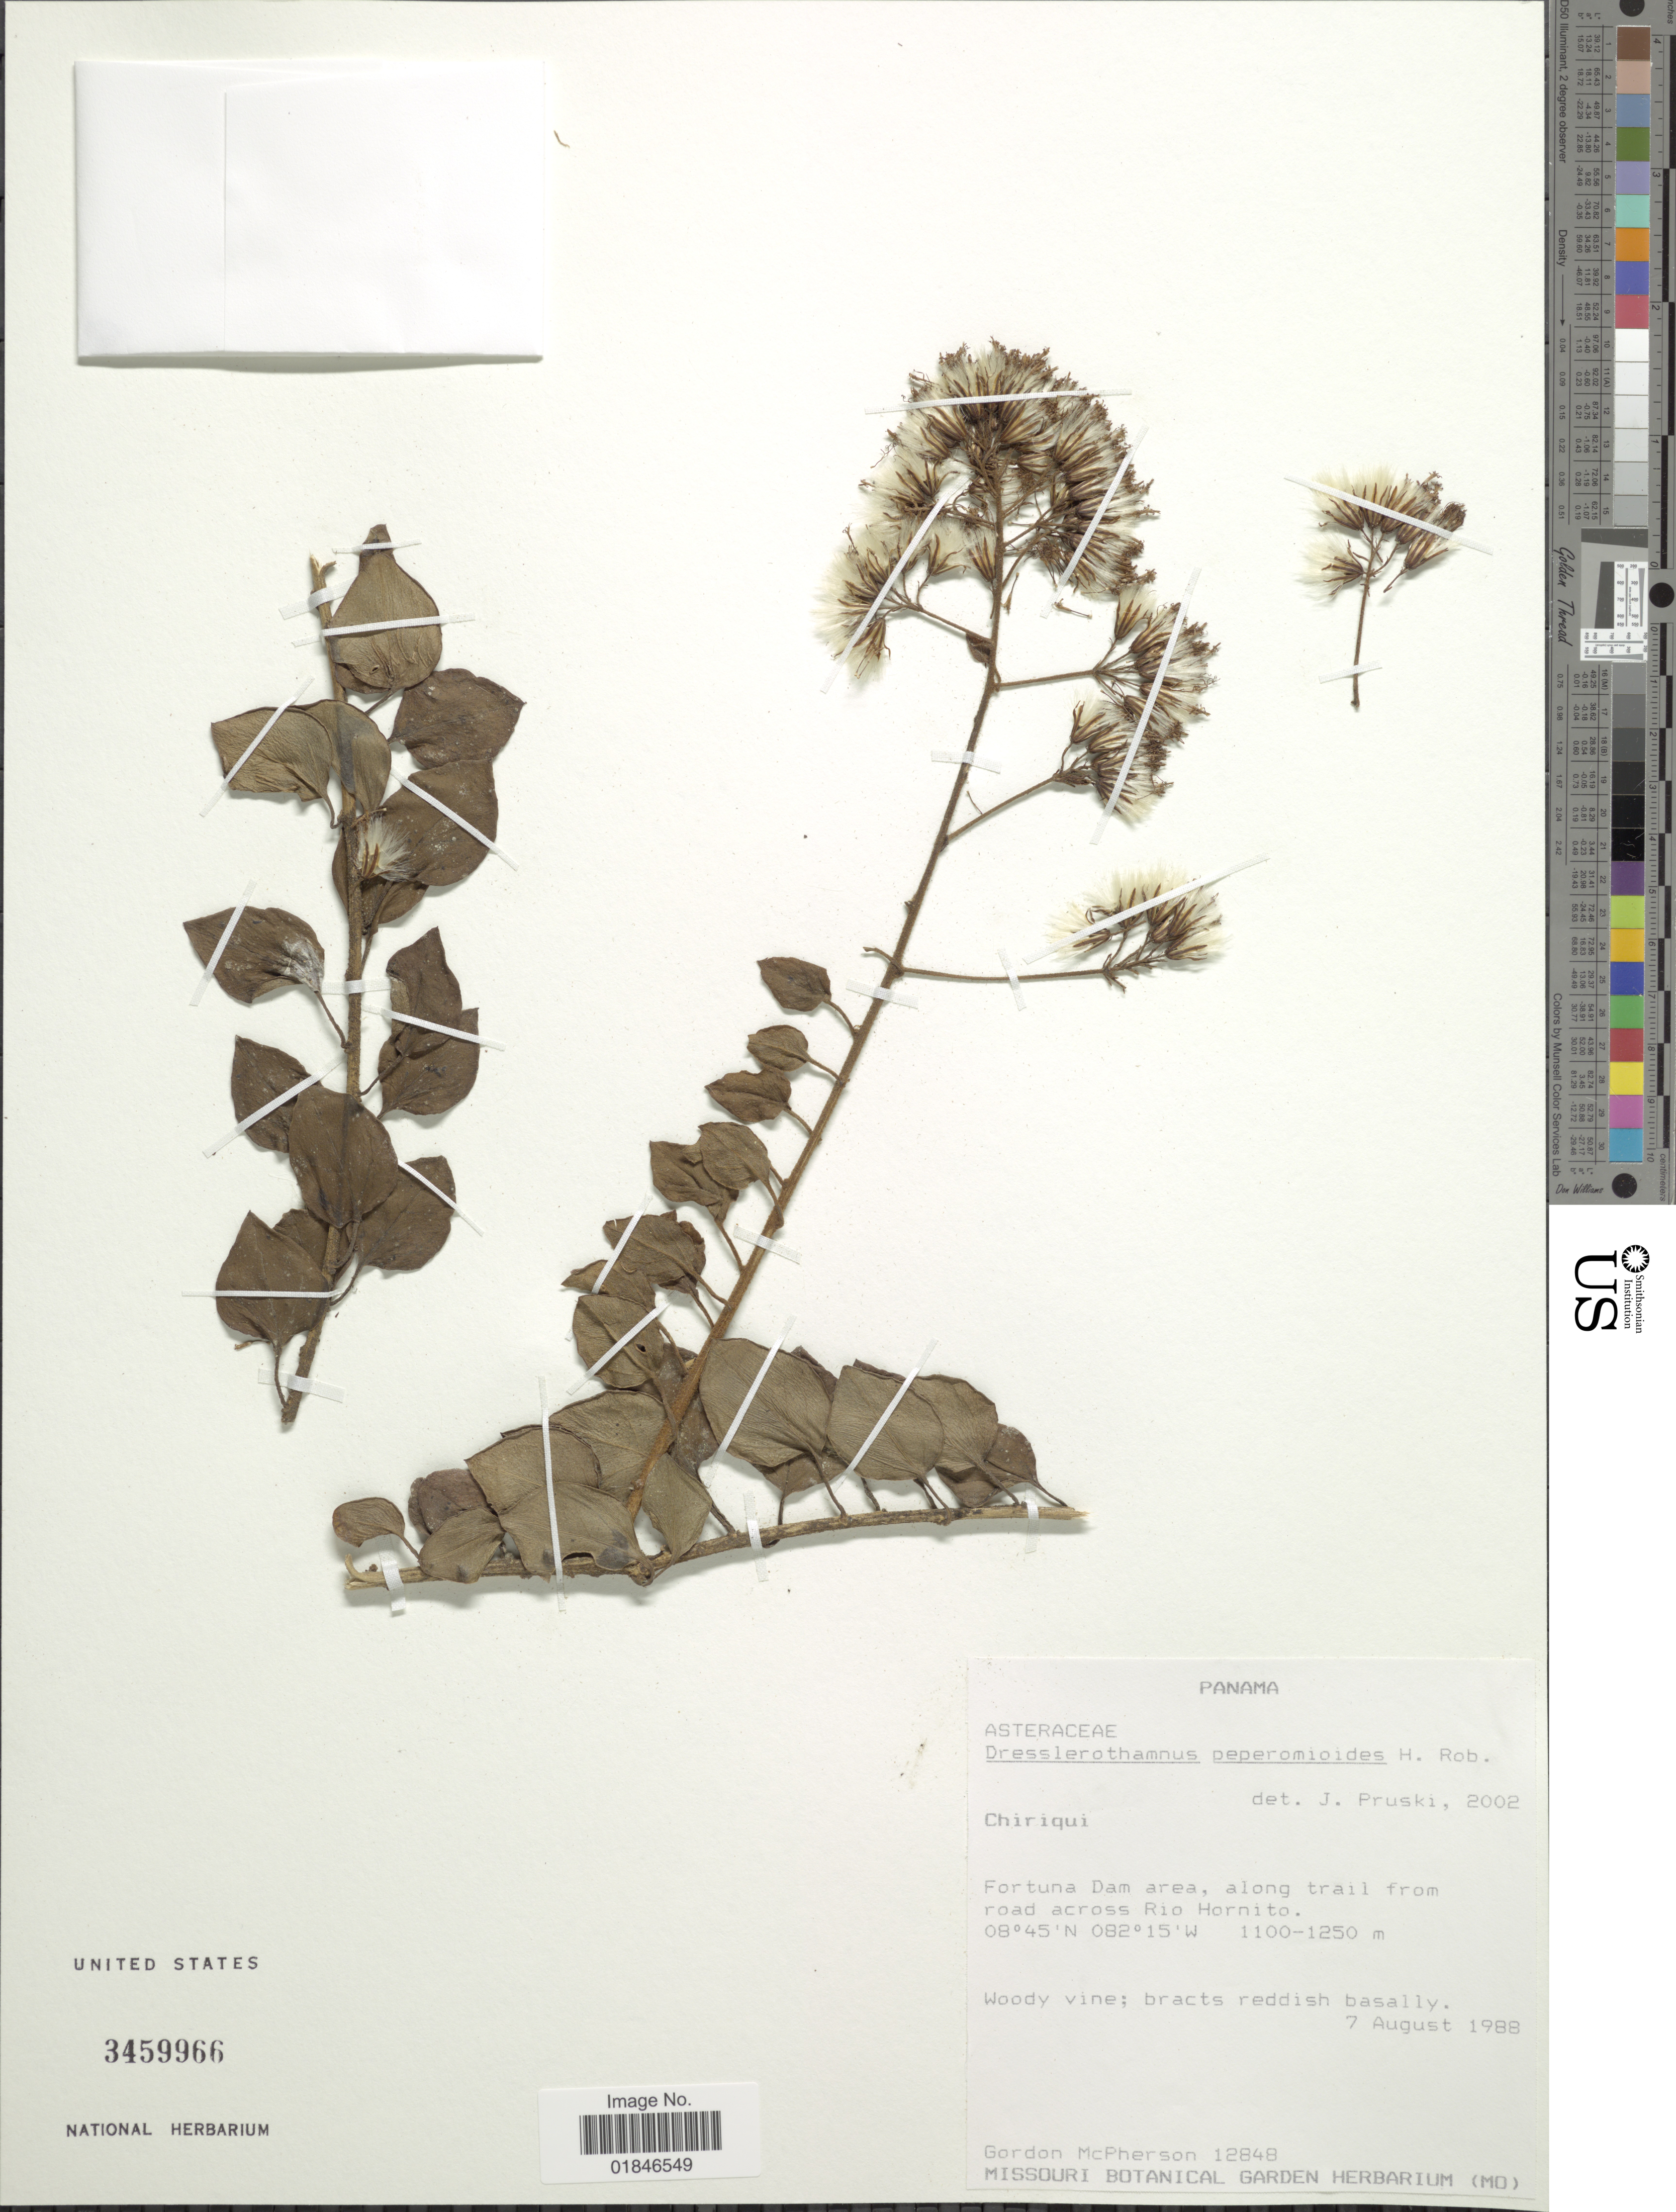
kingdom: Plantae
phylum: Tracheophyta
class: Magnoliopsida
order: Asterales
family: Asteraceae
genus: Dresslerothamnus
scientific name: Dresslerothamnus peperomioides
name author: H. Rob.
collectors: G. D. McPherson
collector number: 12848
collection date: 1988-08-07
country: Panama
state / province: Chiriqui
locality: Chiriqui, Fortuna Dam area, along trail from road across Rio Hornito.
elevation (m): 1100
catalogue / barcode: US 3459966